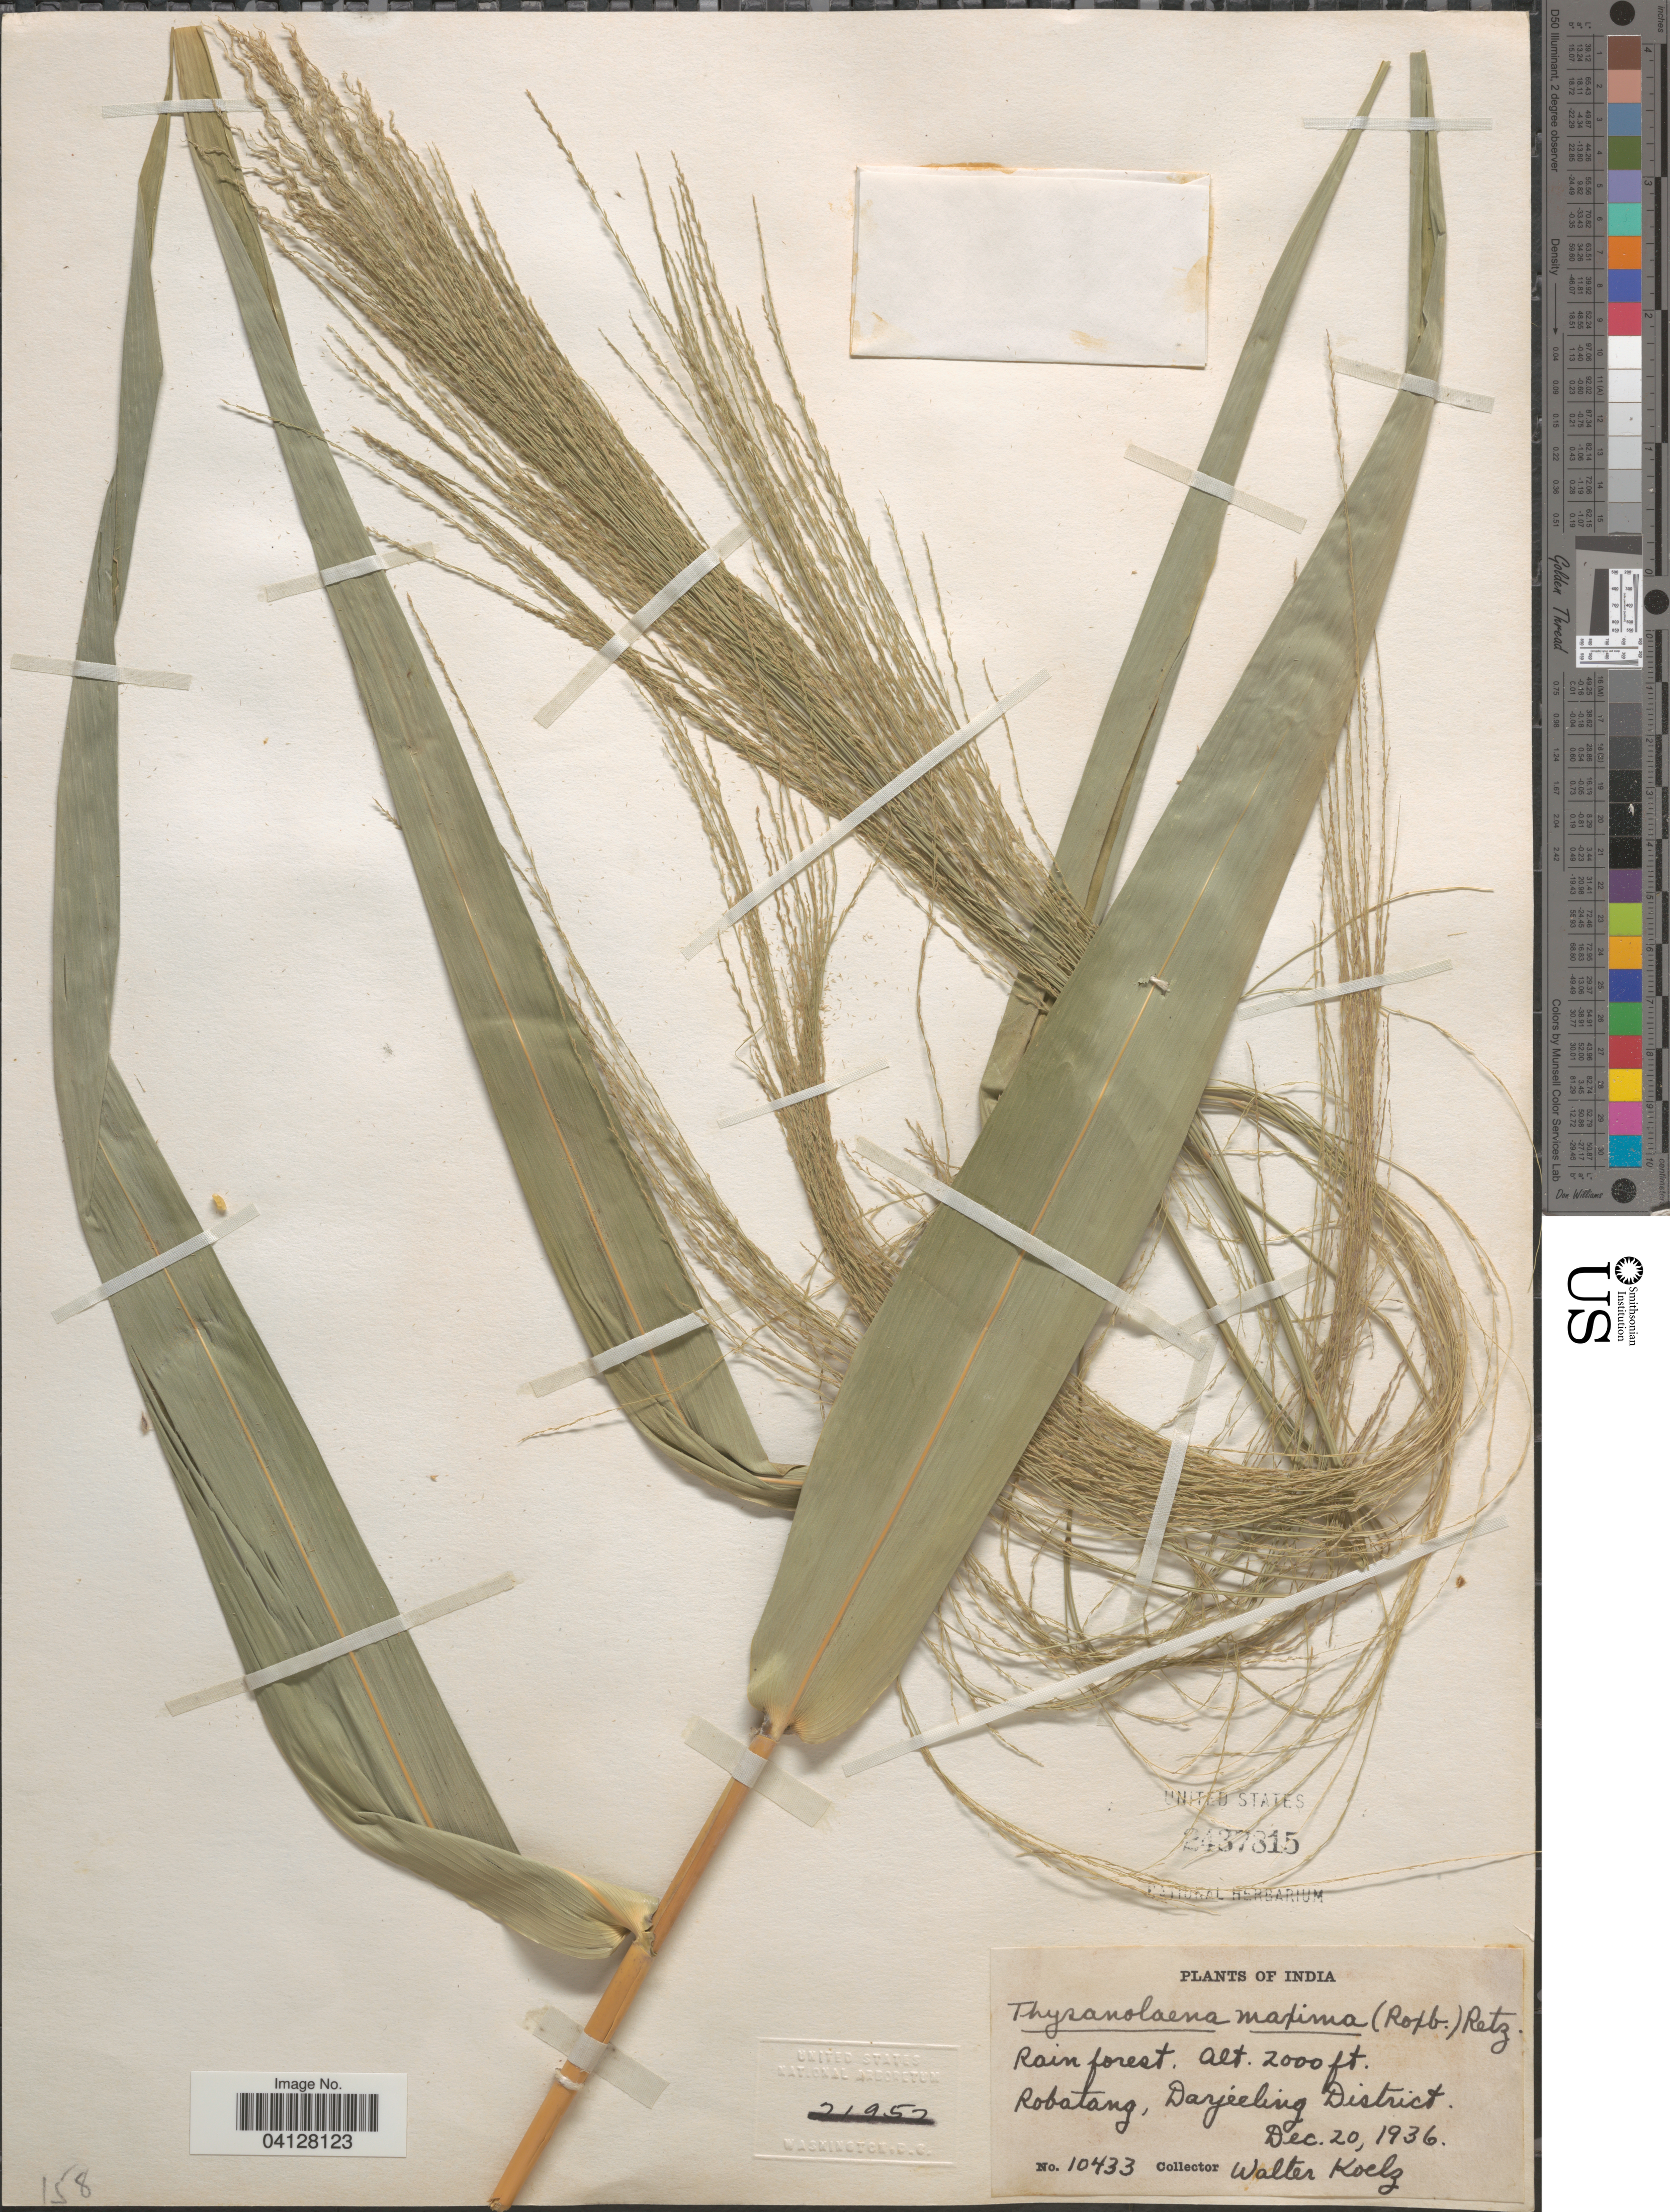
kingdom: Plantae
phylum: Tracheophyta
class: Liliopsida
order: Poales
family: Poaceae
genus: Thysanolaena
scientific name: Thysanolaena maxima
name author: (Roxb.) Kuntze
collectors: W. N. Koelz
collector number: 10433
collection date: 1936-12-20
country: India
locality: Robatang, Darjeeling District.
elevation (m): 610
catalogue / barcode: US 2437815